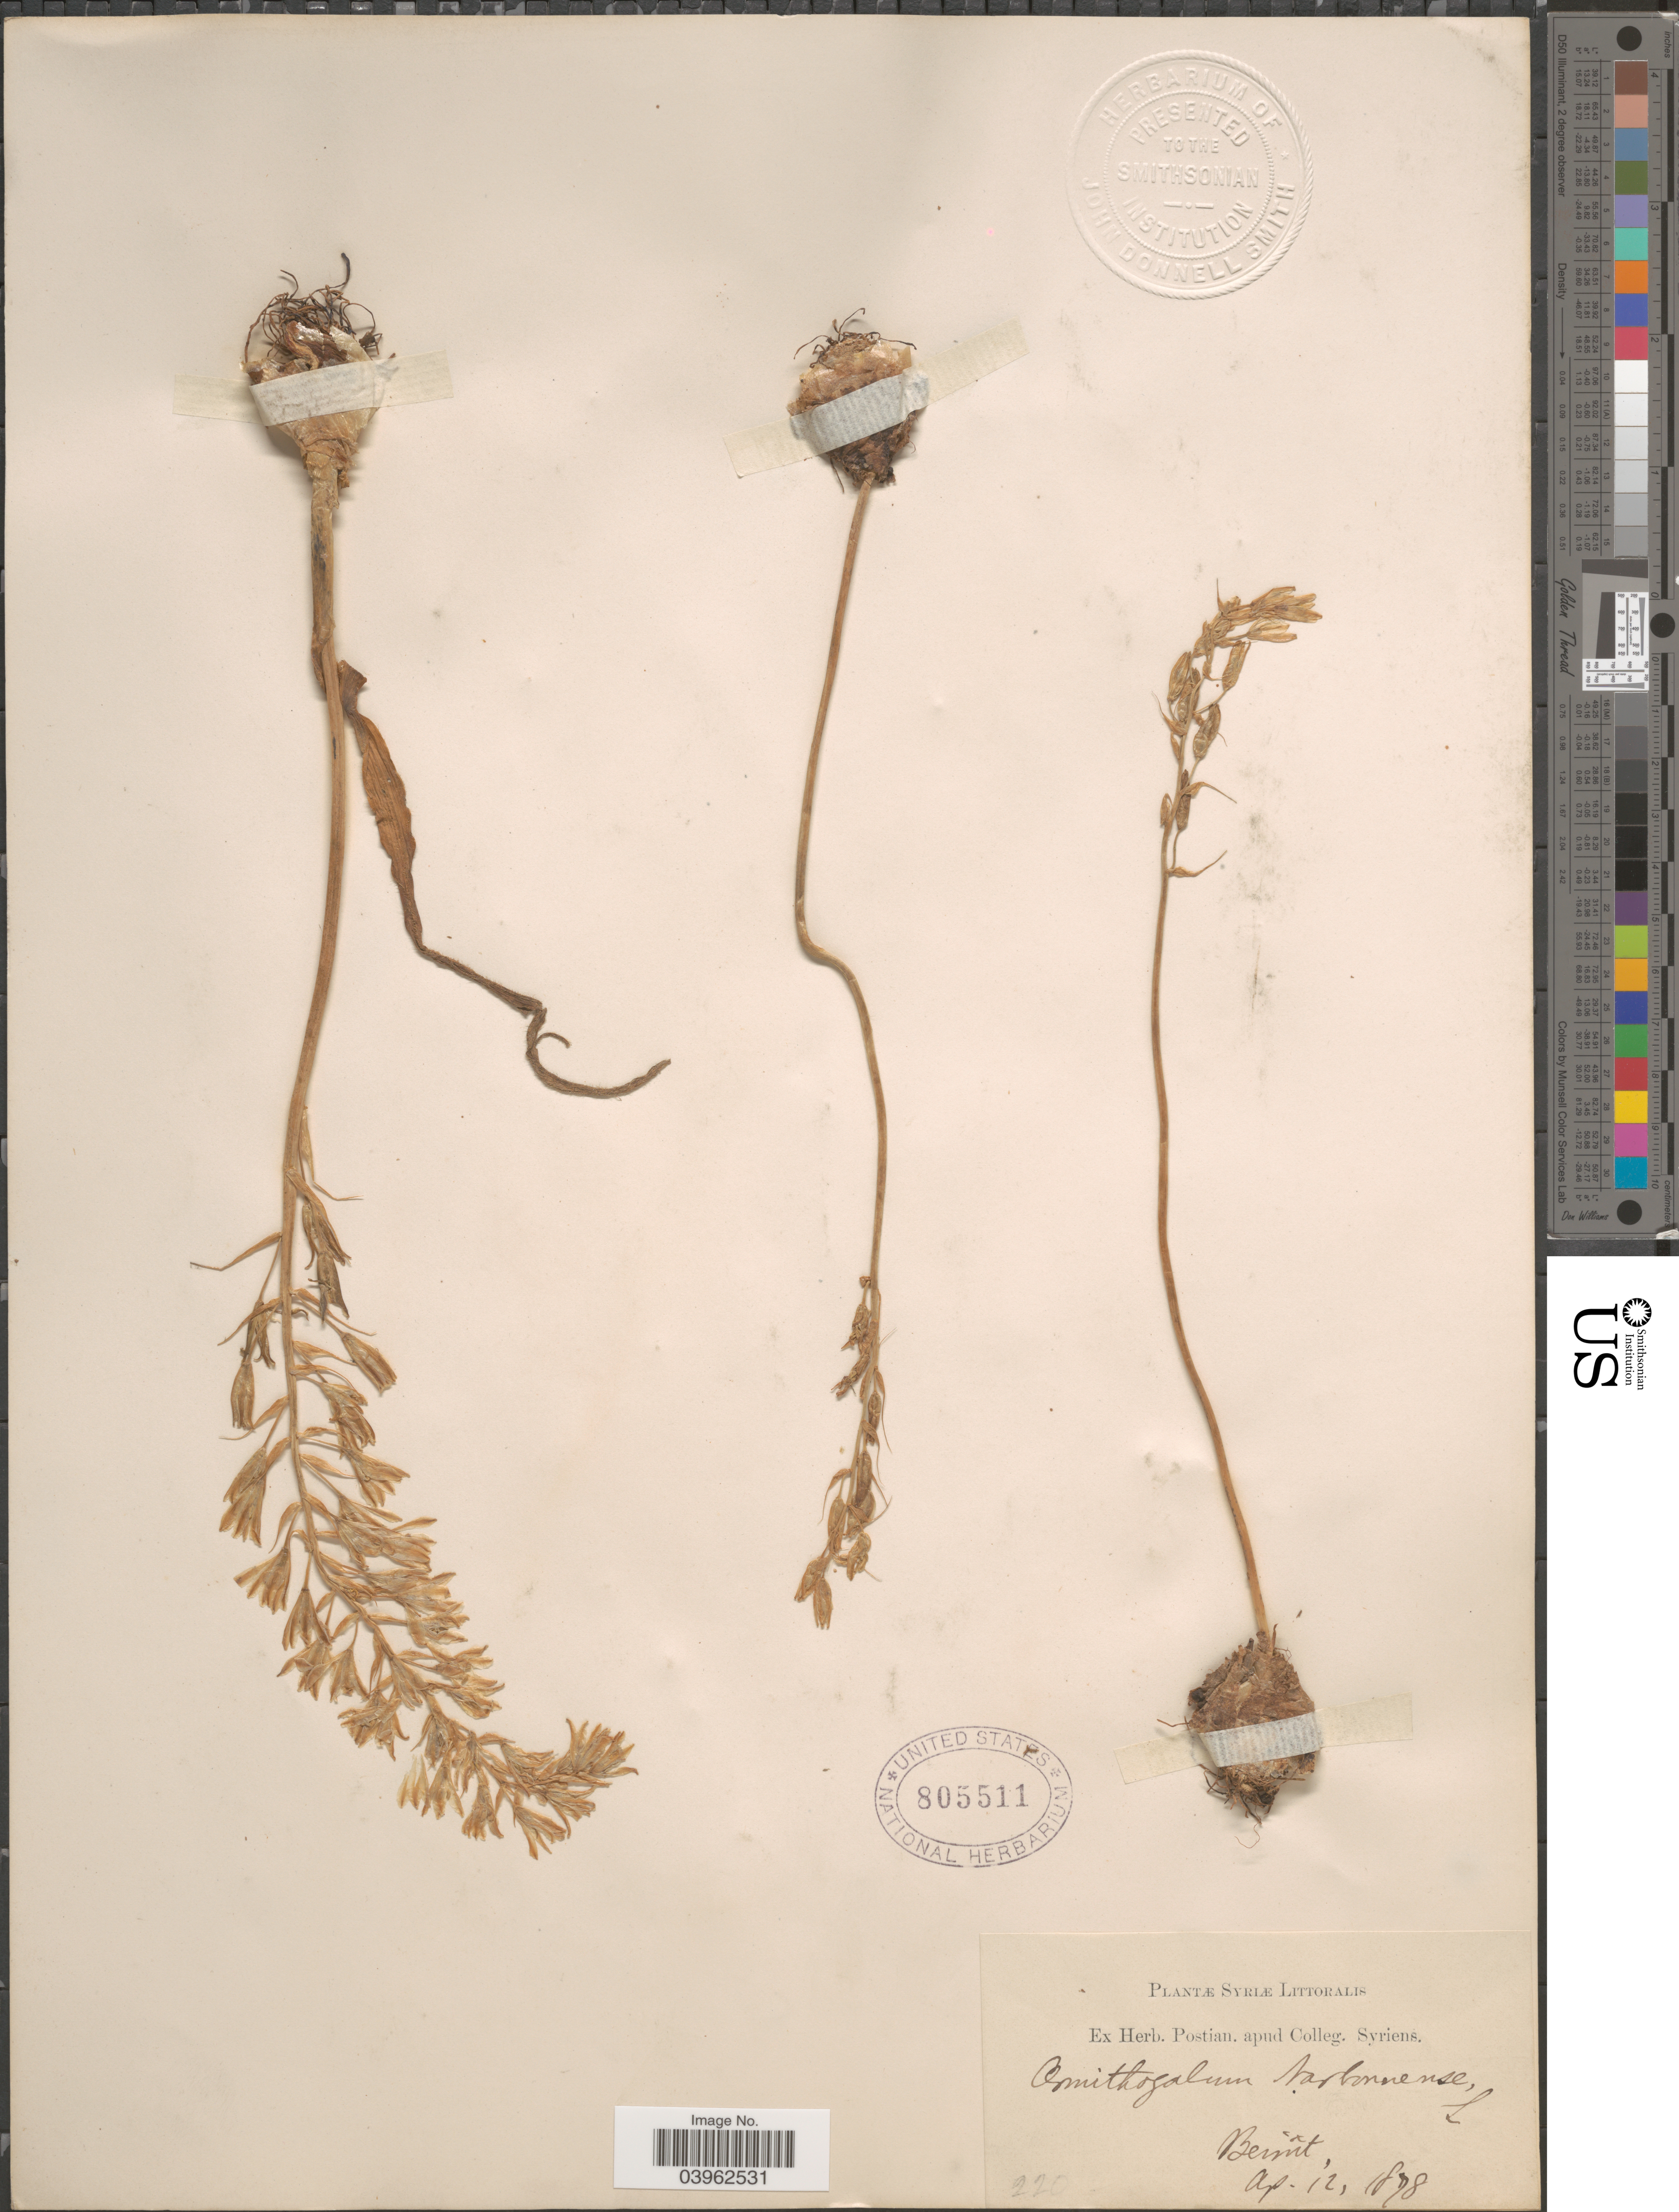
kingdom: Plantae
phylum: Tracheophyta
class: Liliopsida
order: Asparagales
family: Asparagaceae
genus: Ornithogalum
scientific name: Ornithogalum narbonense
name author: L.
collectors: ex herb. Postian. apud Colleg. Syriens. Protest. USE "Fannie P. A. Shepard" (10308853) AS PRIMARY COLLECTOR INSTEAD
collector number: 220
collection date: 1878-04-12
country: Lebanon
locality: Syriæ Littoralis. Beirüt.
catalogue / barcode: US 805511